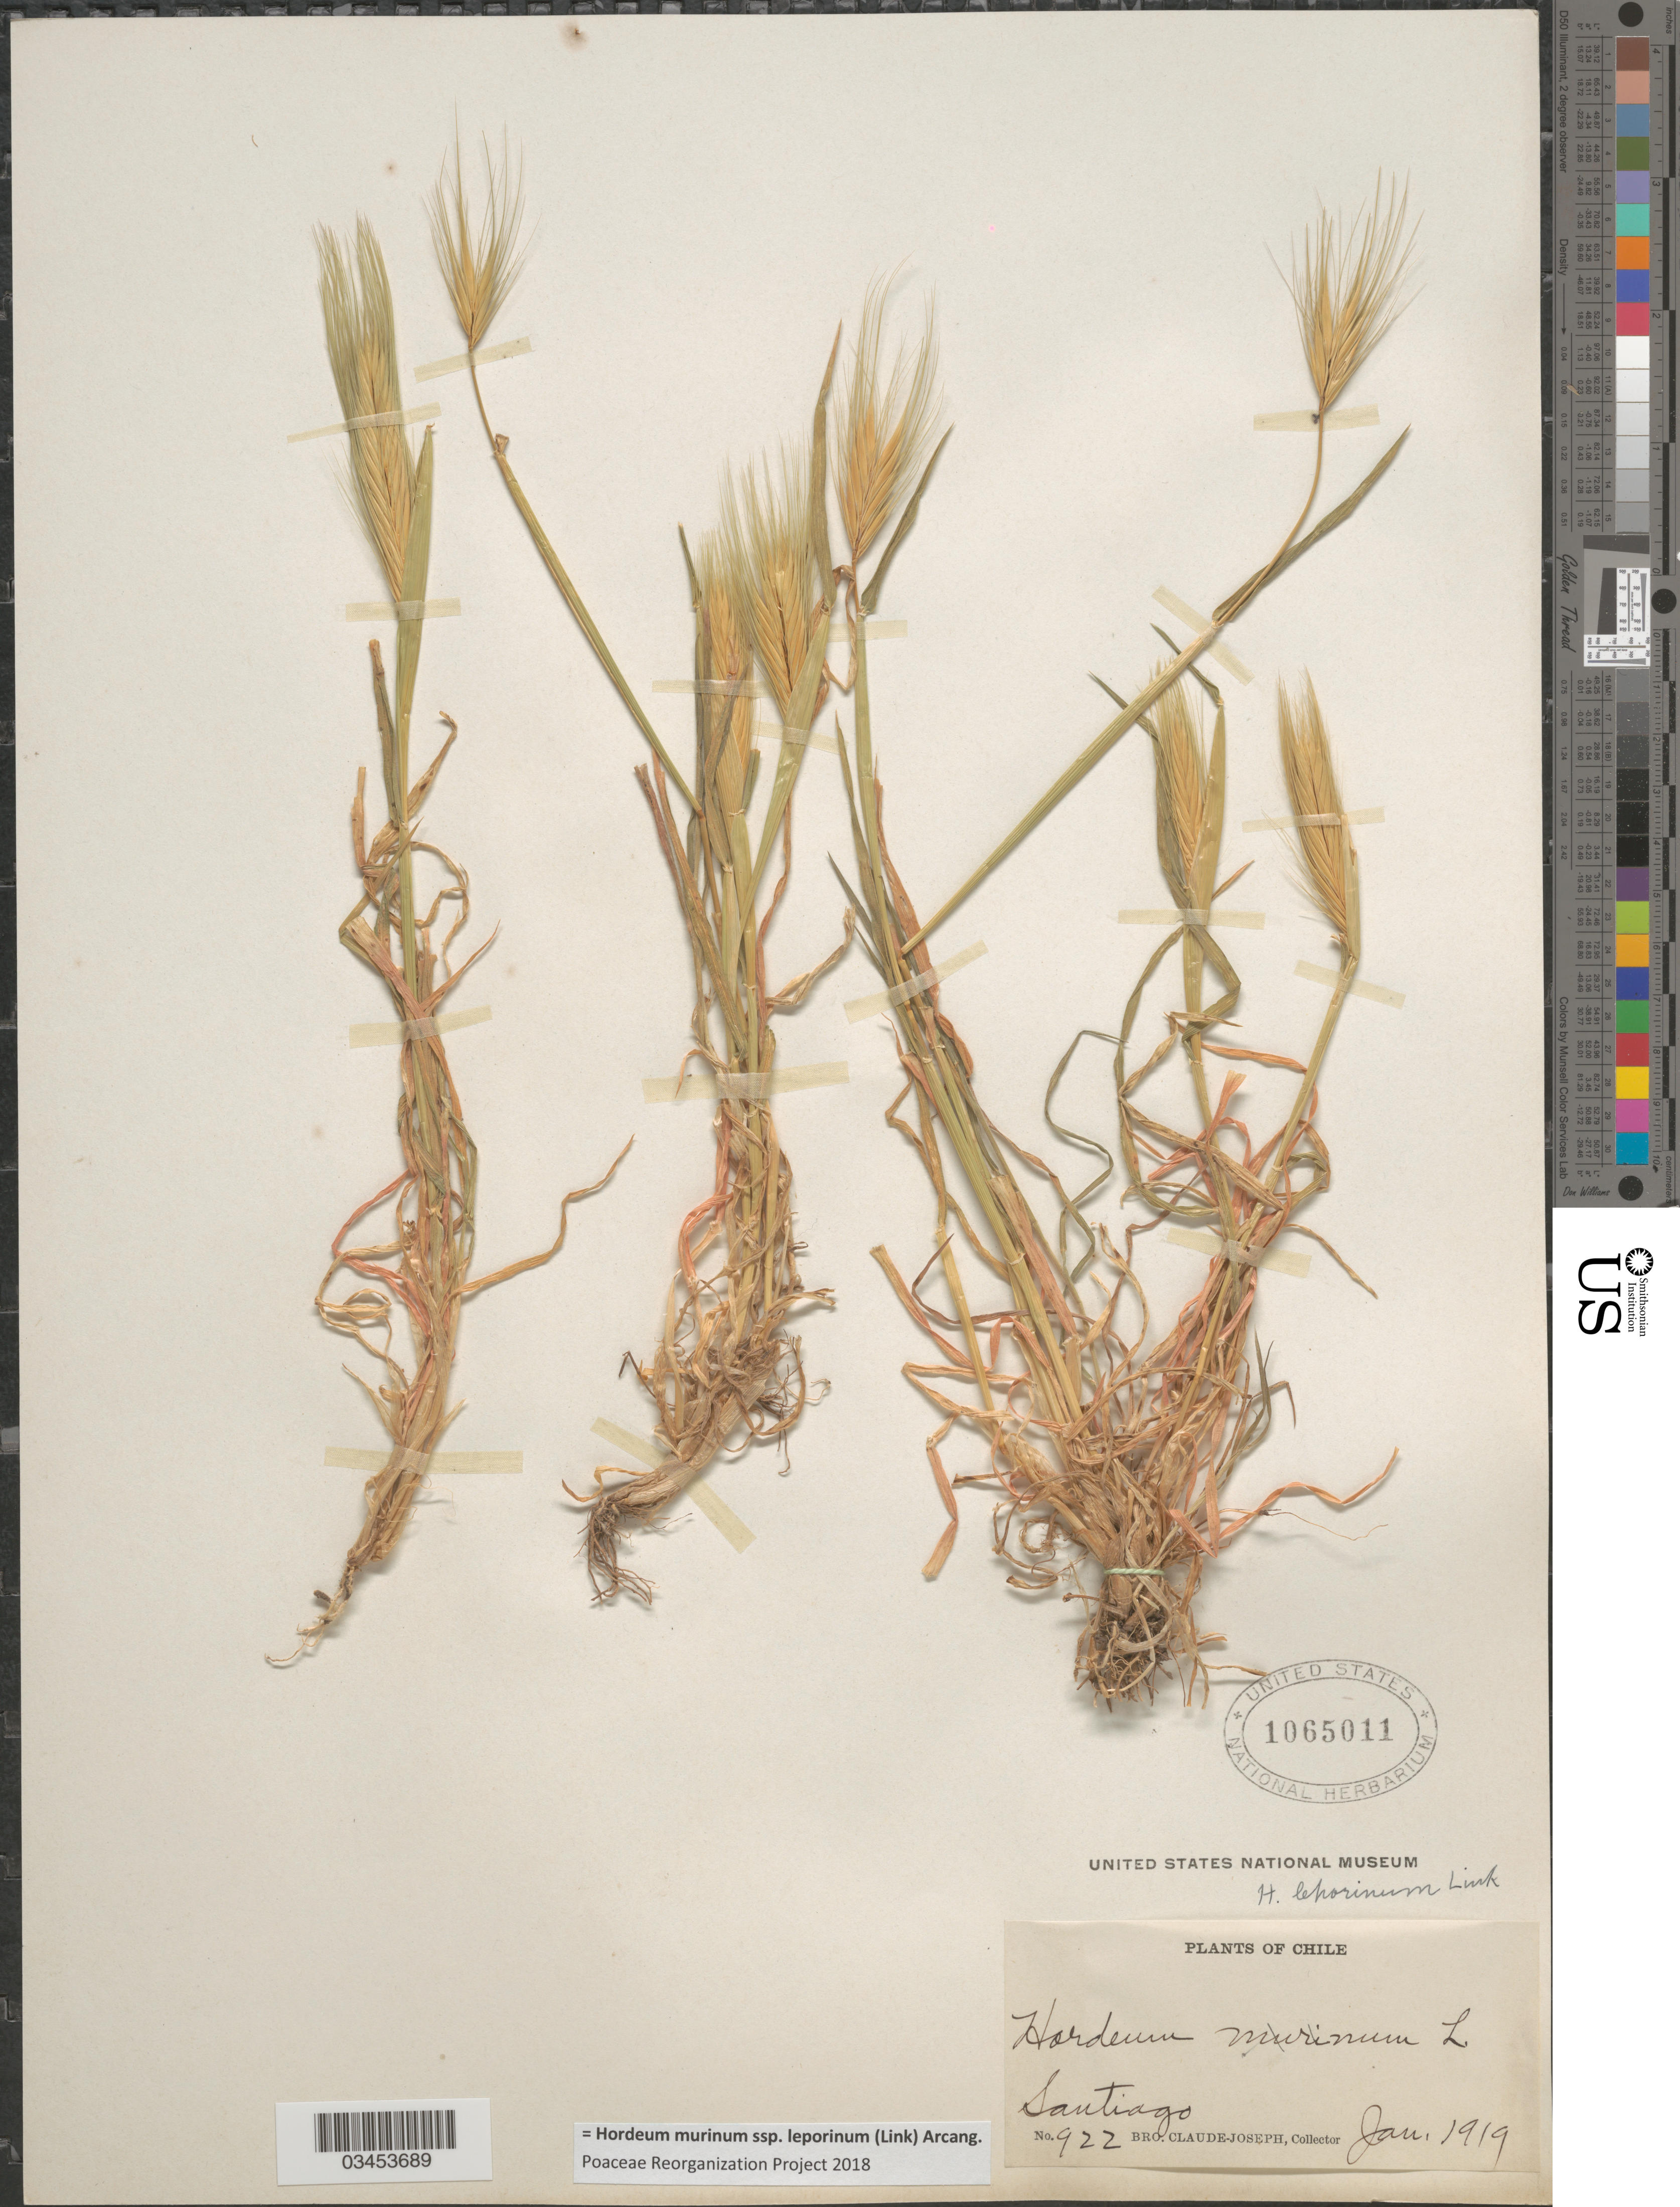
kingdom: Plantae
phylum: Tracheophyta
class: Liliopsida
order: Poales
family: Poaceae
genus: Hordeum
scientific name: Hordeum murinum subsp. leporinum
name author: (Link) Arcang.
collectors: Bro. Claude-Joseph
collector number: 922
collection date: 1919-01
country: Chile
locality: Santiago.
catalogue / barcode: US 1065011